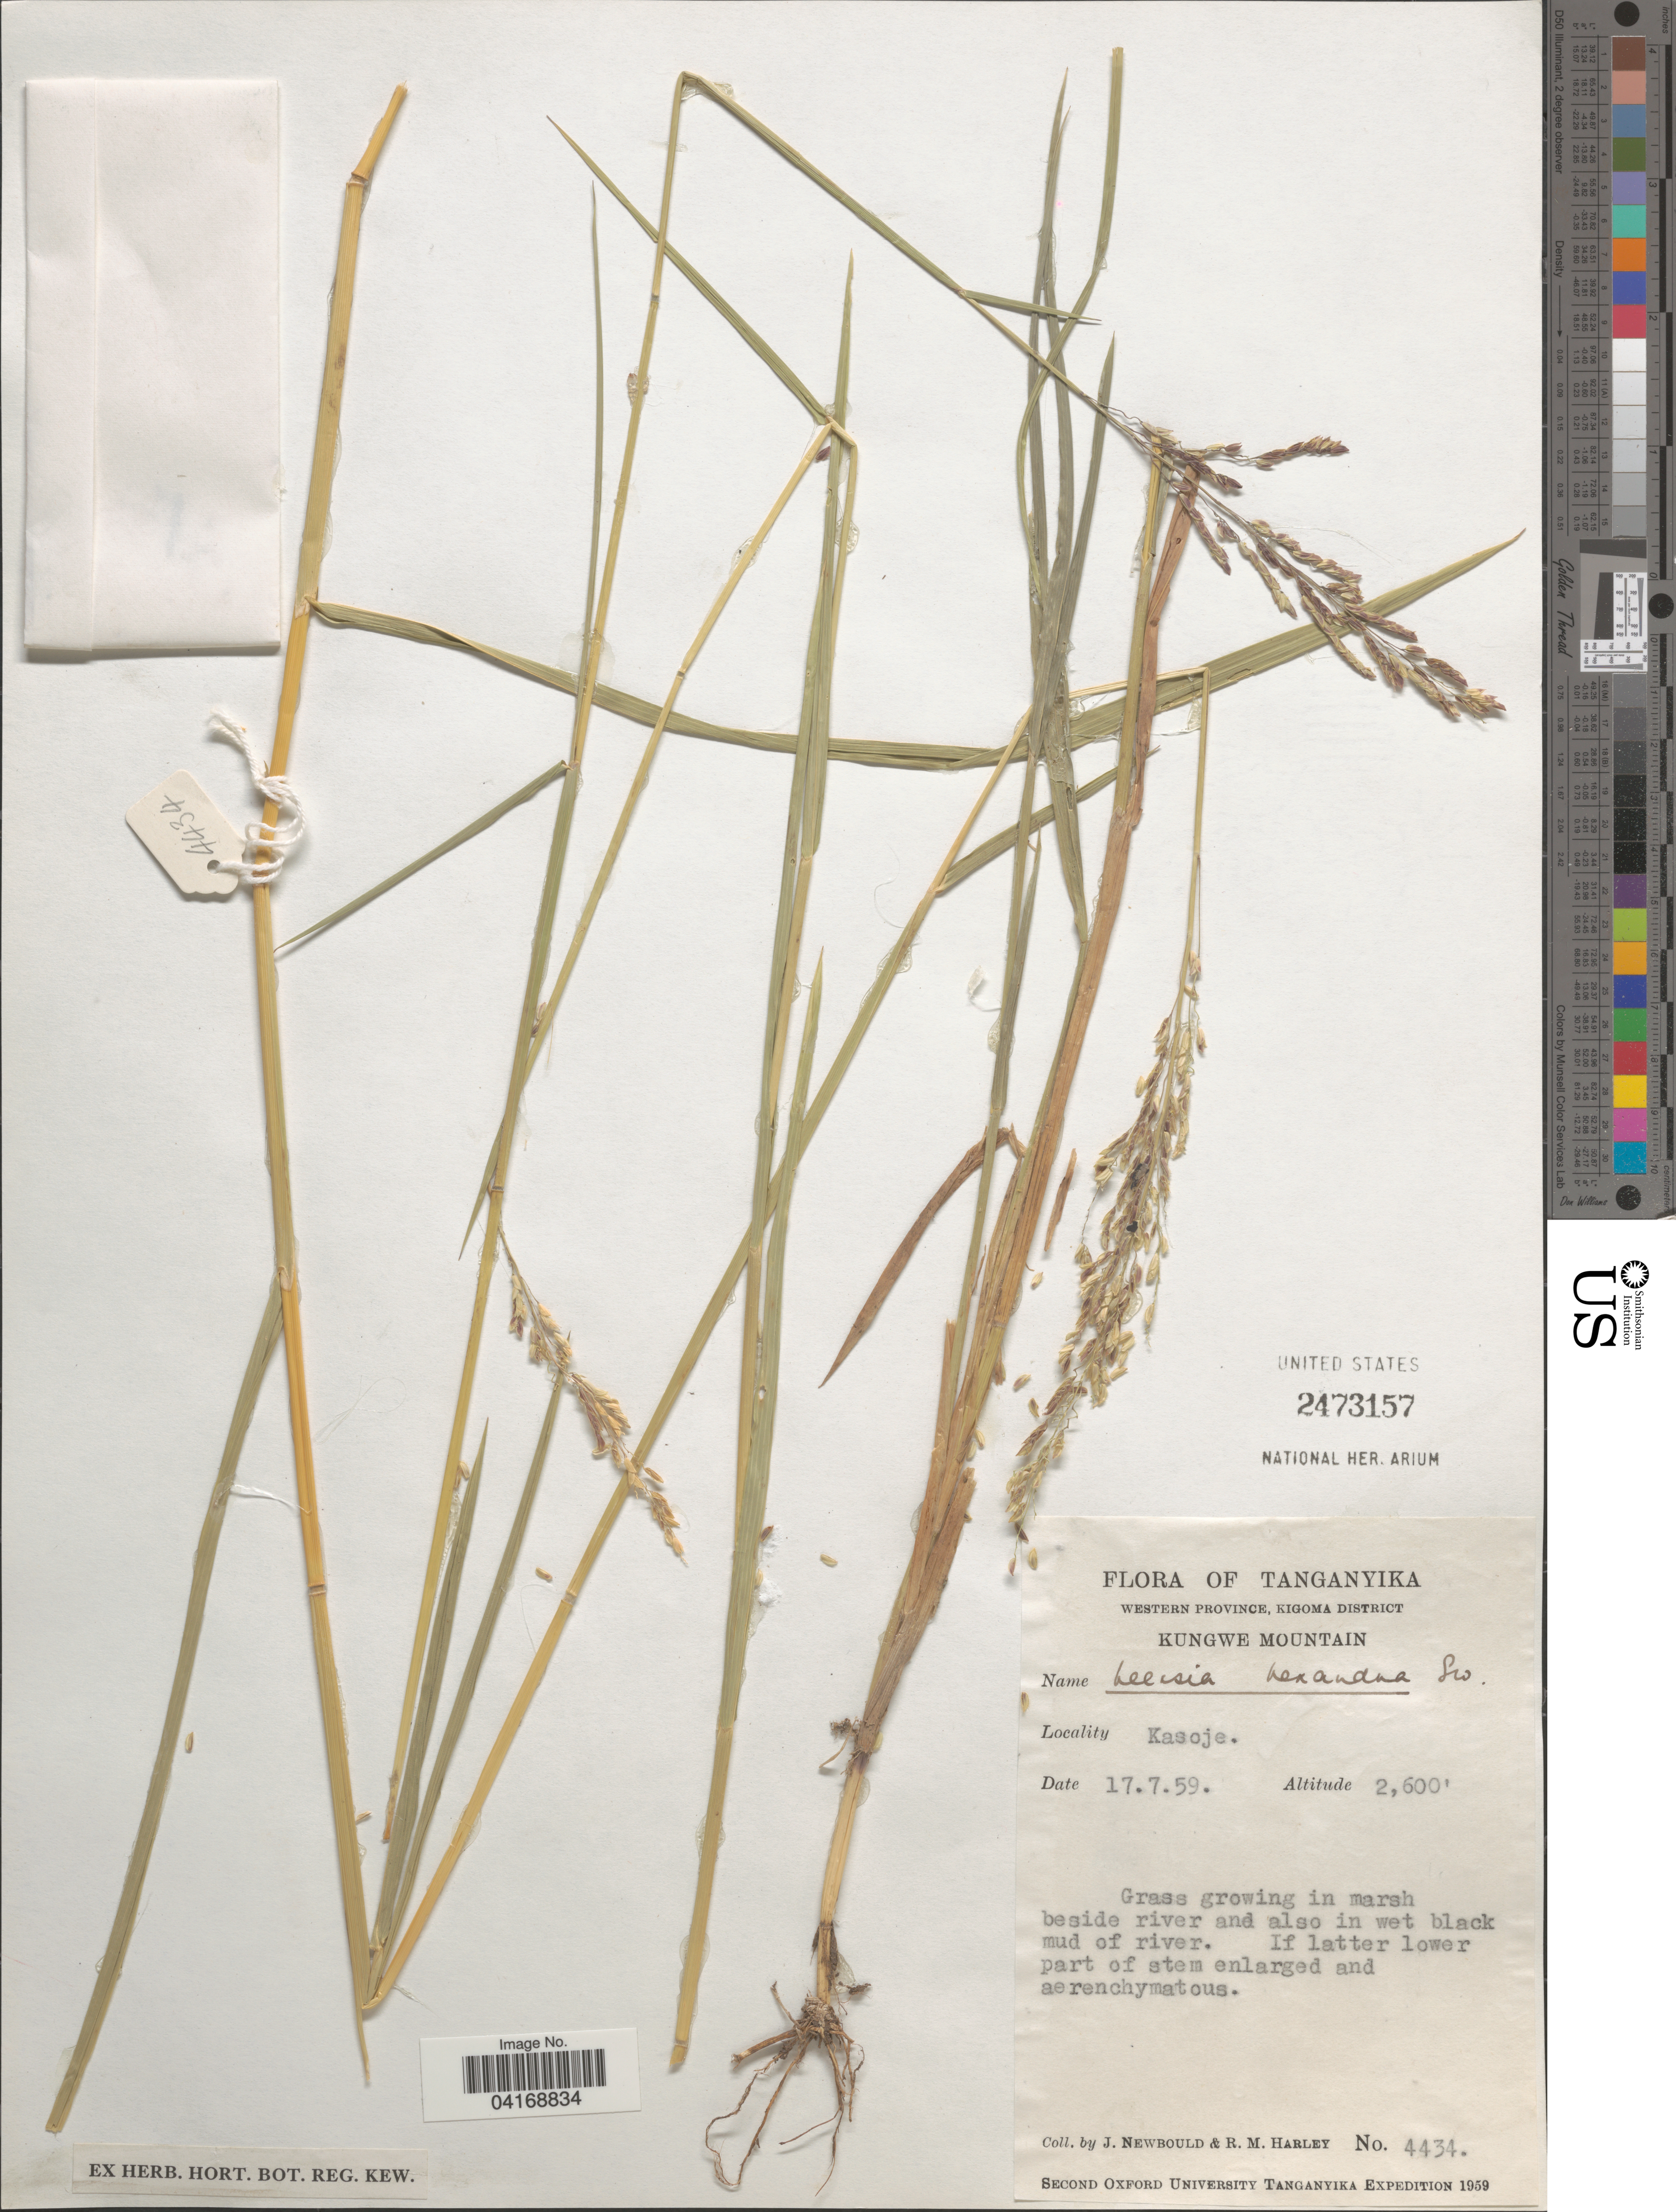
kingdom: Plantae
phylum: Tracheophyta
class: Liliopsida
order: Poales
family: Poaceae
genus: Leersia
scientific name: Leersia hexandra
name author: Sw.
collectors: J. Newbould & R. M. Harley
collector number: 4434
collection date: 1959-07-17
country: Tanzania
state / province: Kigoma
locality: Tanganyika. Western Province, Kigoma District. Kungwe Mountain. Second Oxford University Tanganyika Expedition 1959.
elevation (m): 792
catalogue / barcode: US 2473157